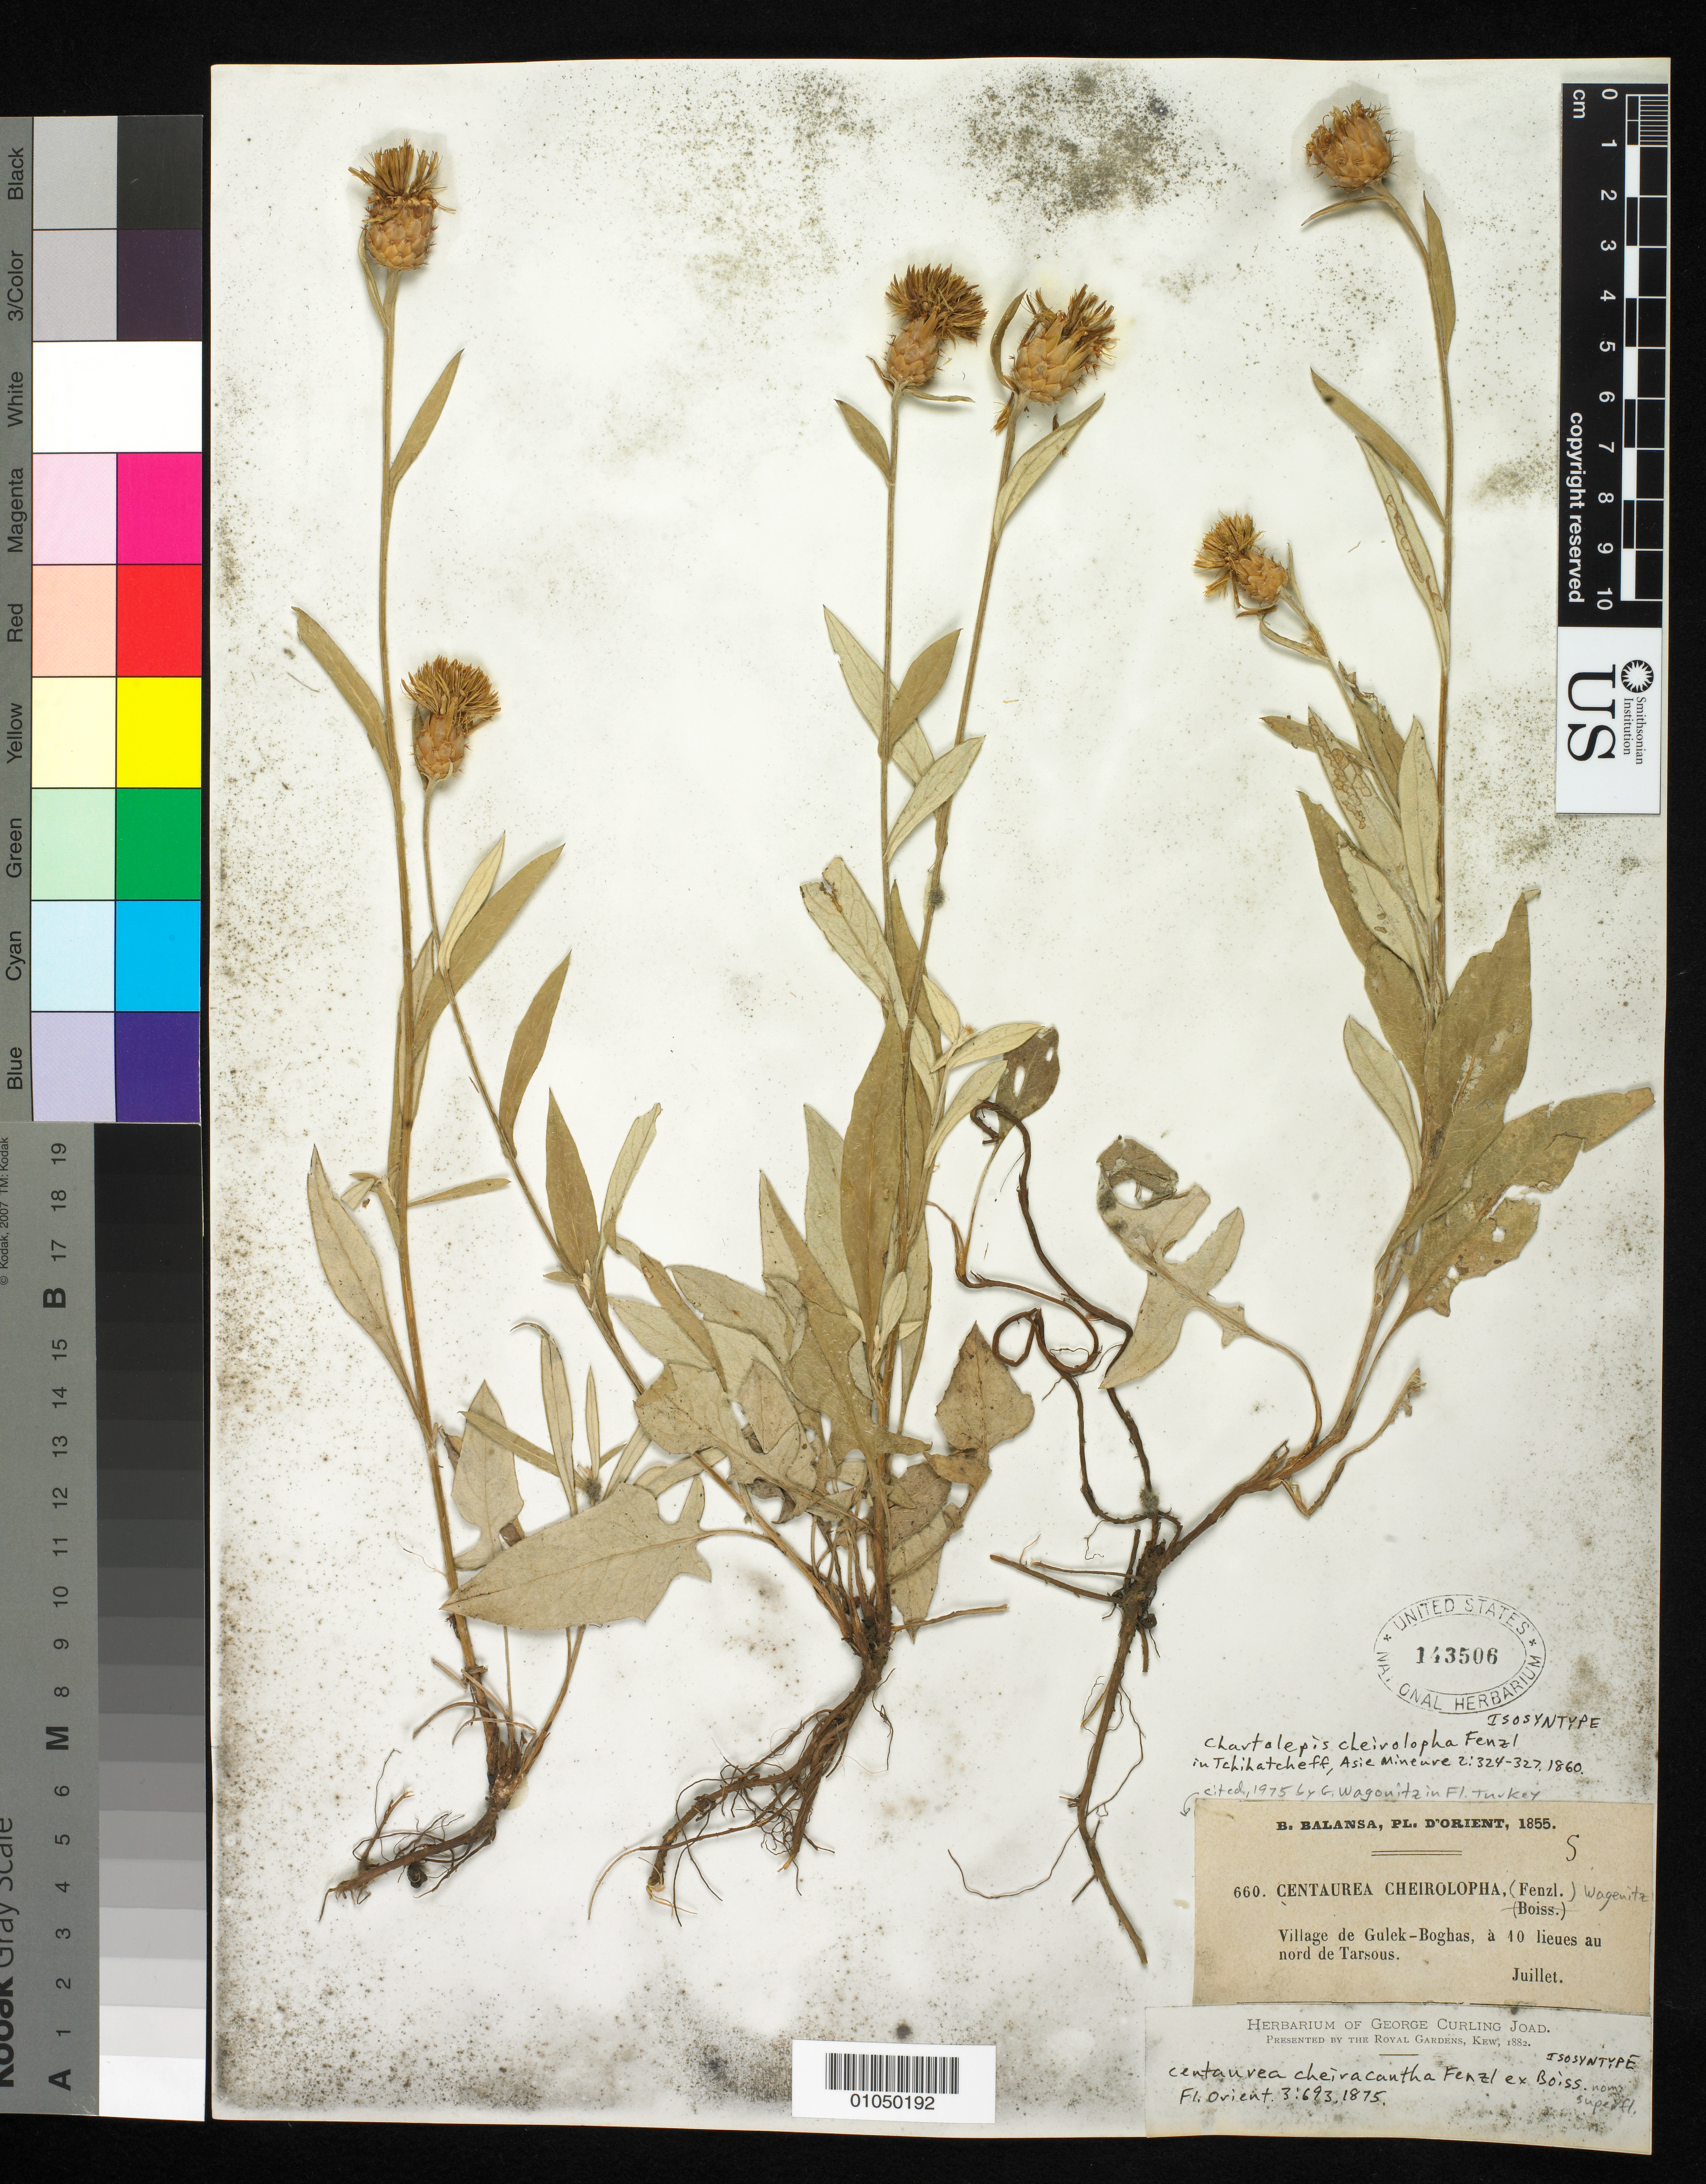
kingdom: Plantae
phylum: Tracheophyta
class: Magnoliopsida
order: Asterales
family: Asteraceae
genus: Chartolepis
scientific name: Chartolepis cheirolopha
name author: Fenzl in Tchich.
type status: Isosyntype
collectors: B. Balansa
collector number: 660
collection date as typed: Jul 1855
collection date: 1855-07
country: Turkey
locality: Village de Gulek-Boghas, à 10 lieues au nord de Tarsous.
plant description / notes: Currently accepted name as cited by G. Wagenitz in Fl. Turkey (1975).; Also a type of Centaurea cheiracantha Fenzl ex Boissier, nom. illeg. superfl.; Supefluous name, cites Chartolepis cheirolopha Fenzl (1860) in synonymy. Currently accepted name as cited by Wagenitz in Fl. Turkey (1975).; Also a type of Chartolepis cheirolopha Fenzl.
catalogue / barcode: US 143506